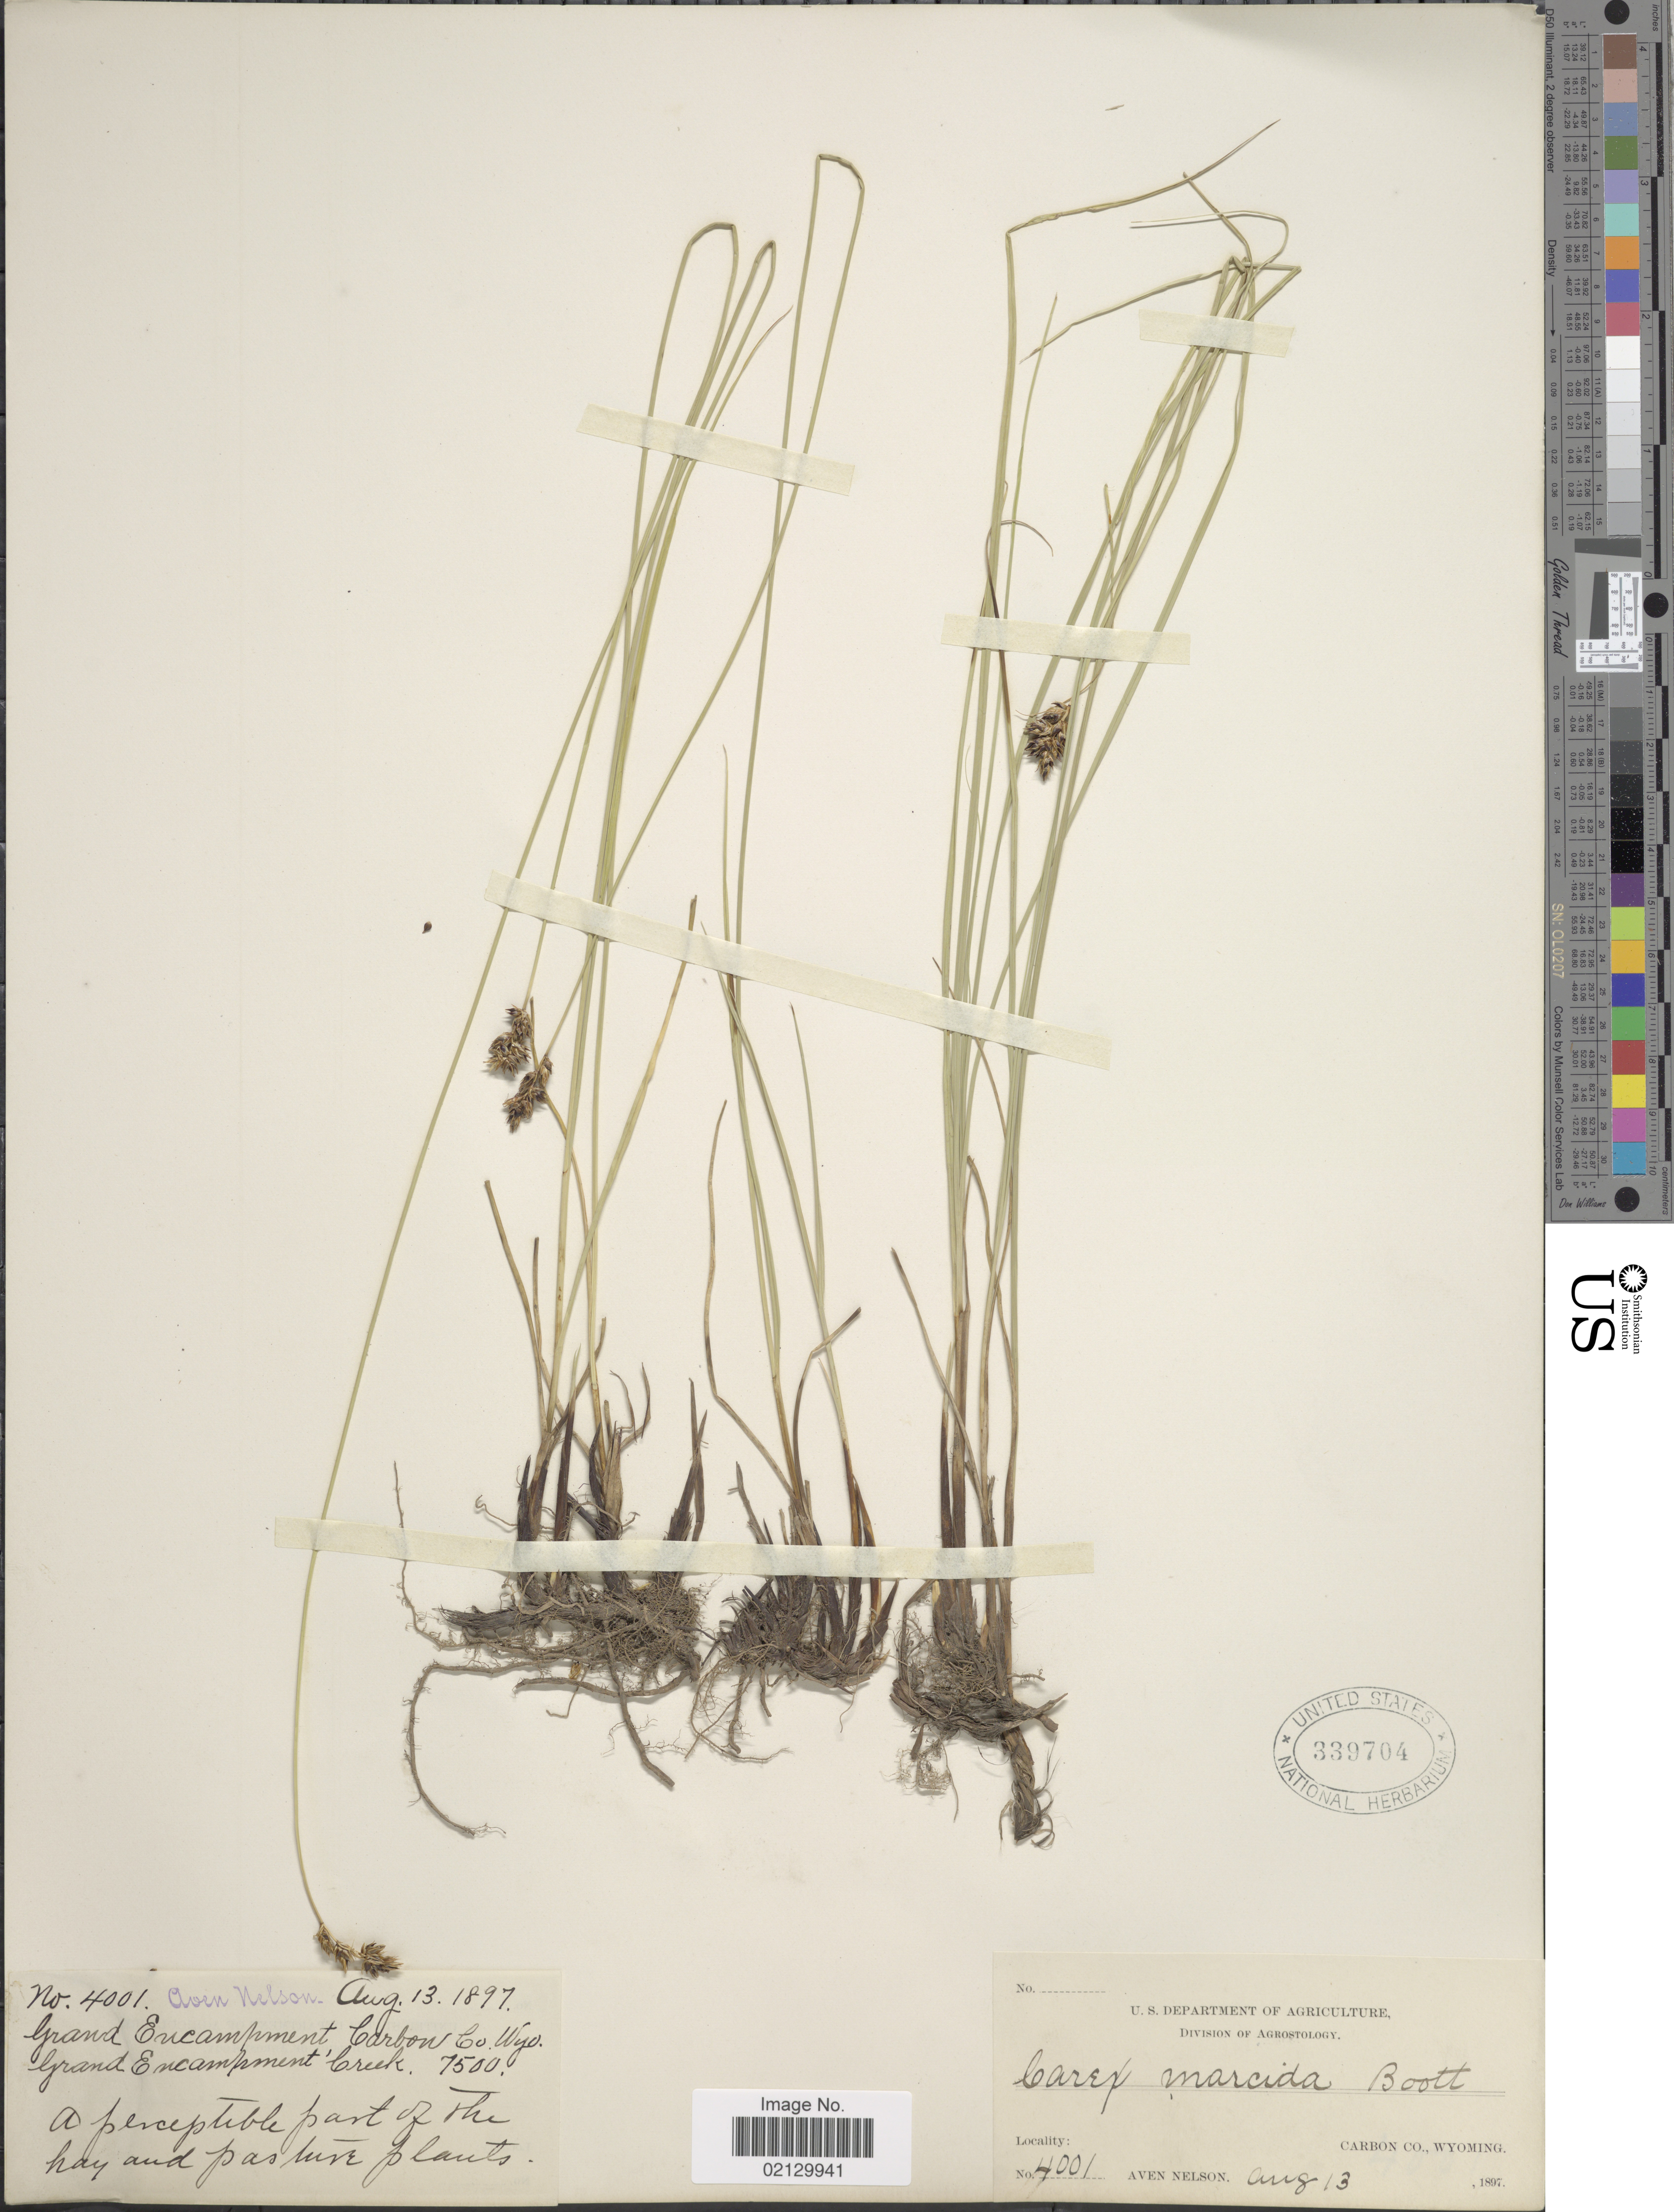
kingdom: Plantae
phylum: Tracheophyta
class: Liliopsida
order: Poales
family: Cyperaceae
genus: Carex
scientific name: Carex praegracilis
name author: W. Boott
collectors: A. Nelson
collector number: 4001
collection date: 1897-08-13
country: United States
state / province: Wyoming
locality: Grand Encampment, Carbon Co. Wyo. Grand Encampment Creek. Carbon Co., Wyoming.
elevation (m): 2286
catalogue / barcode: US 339704